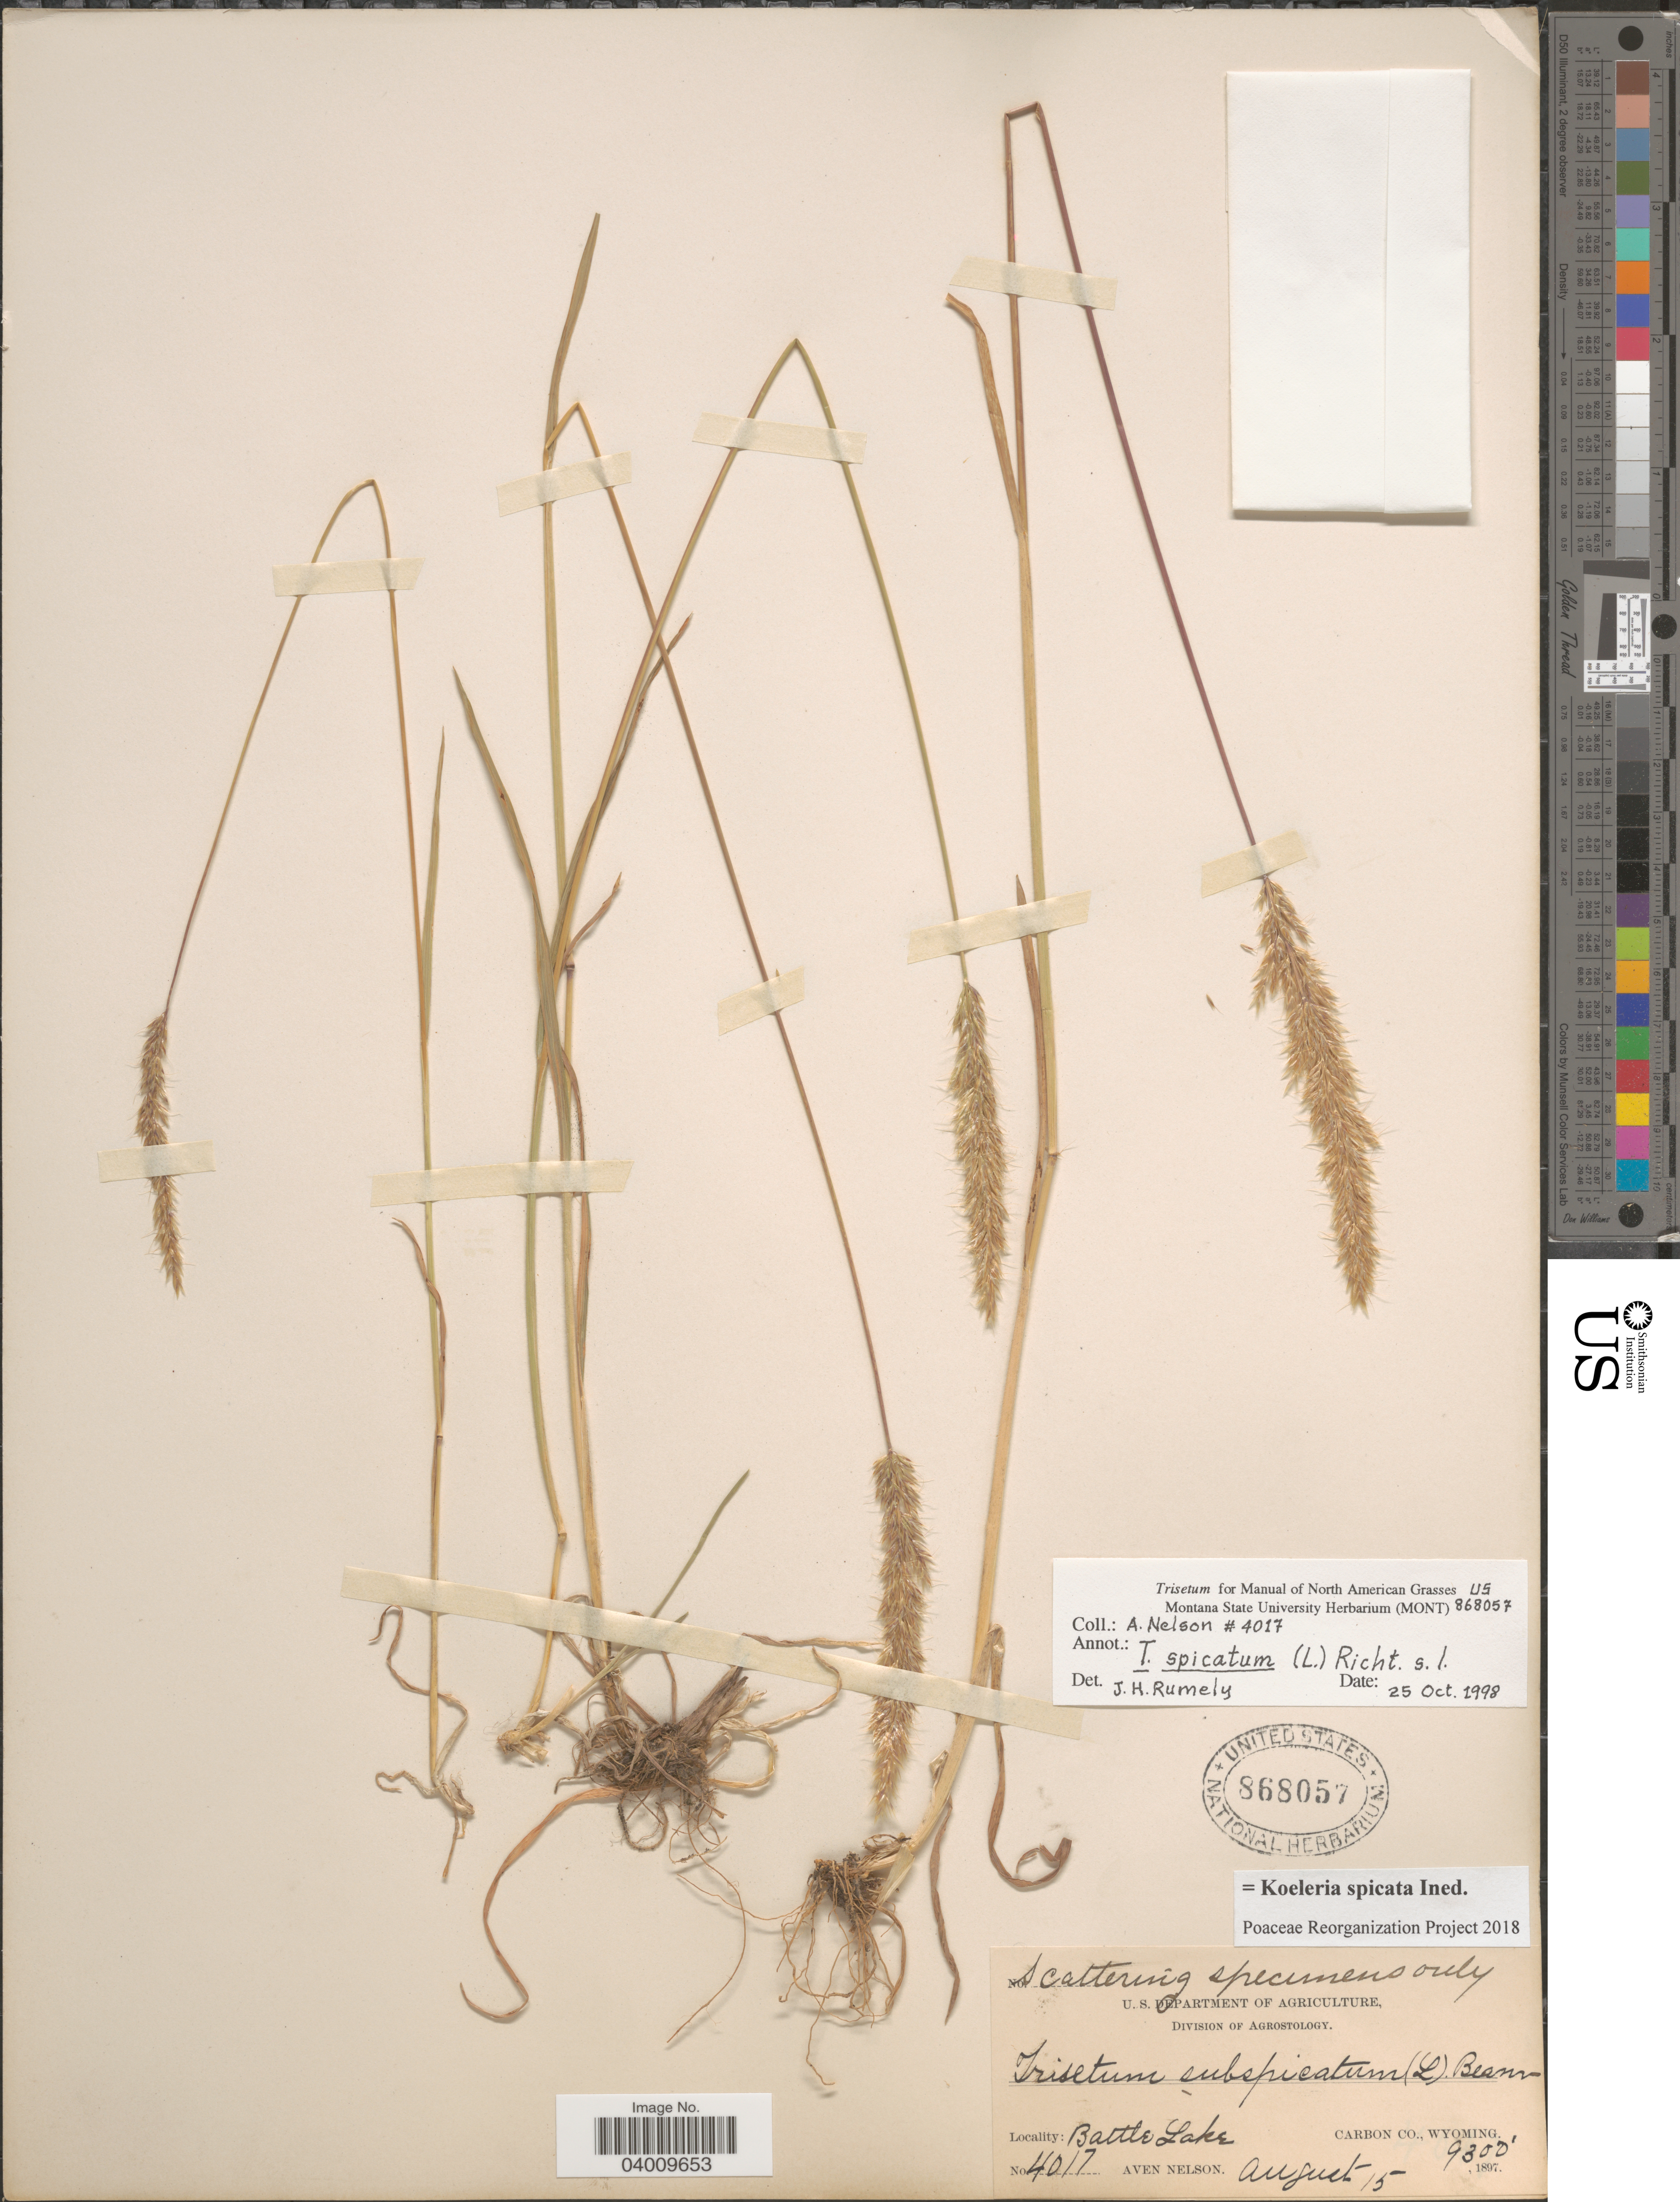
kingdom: Plantae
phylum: Tracheophyta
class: Liliopsida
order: Poales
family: Poaceae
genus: Koeleria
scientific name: Koeleria spicata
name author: (L.) Barberá et al.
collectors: A. Nelson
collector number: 4017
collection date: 1897-08-15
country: United States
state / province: Wyoming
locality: Battle Lake, Carbon Co.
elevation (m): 2835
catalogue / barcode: US 868057